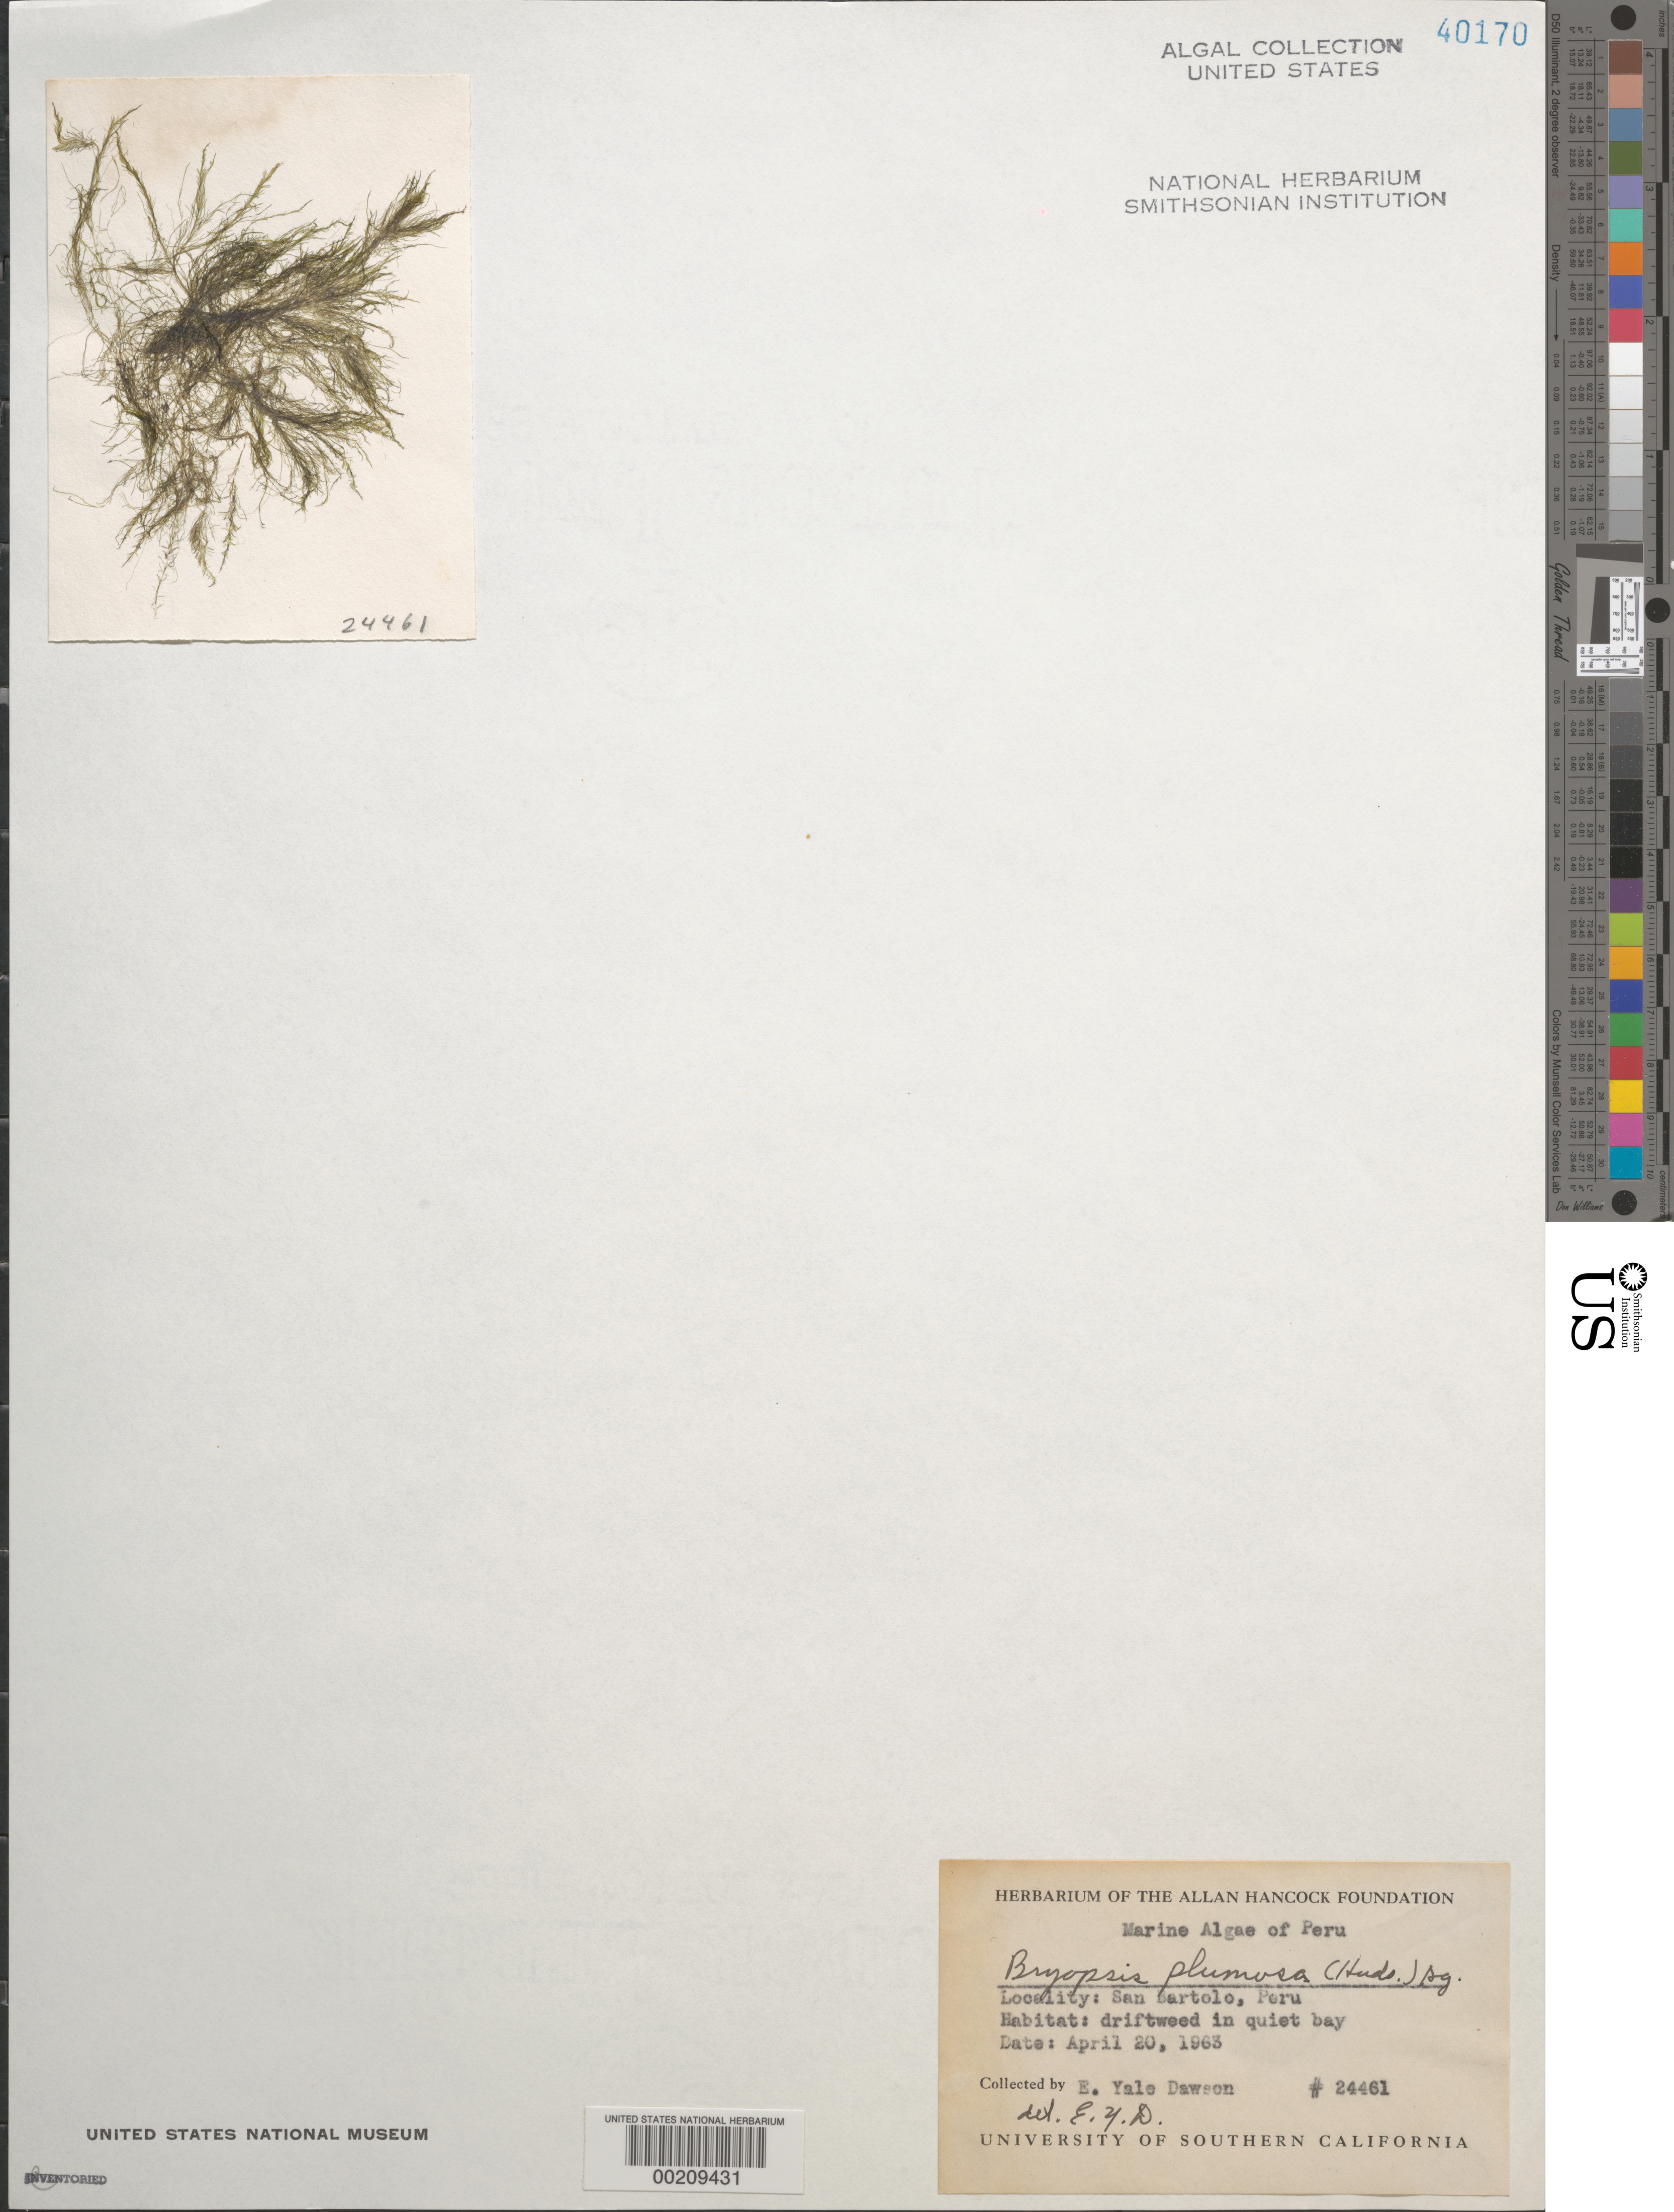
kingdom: Plantae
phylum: Chlorophyta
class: Ulvophyceae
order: Bryopsidales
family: Bryopsidaceae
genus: Bryopsis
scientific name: Bryopsis plumosa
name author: (Huds.) C. Agardh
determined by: Dawson, E. Y.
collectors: E. Y. Dawson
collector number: EYD 24461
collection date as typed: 20 Apr 1963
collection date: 1963-04-20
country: Peru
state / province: Lima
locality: San bartolo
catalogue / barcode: US 40170